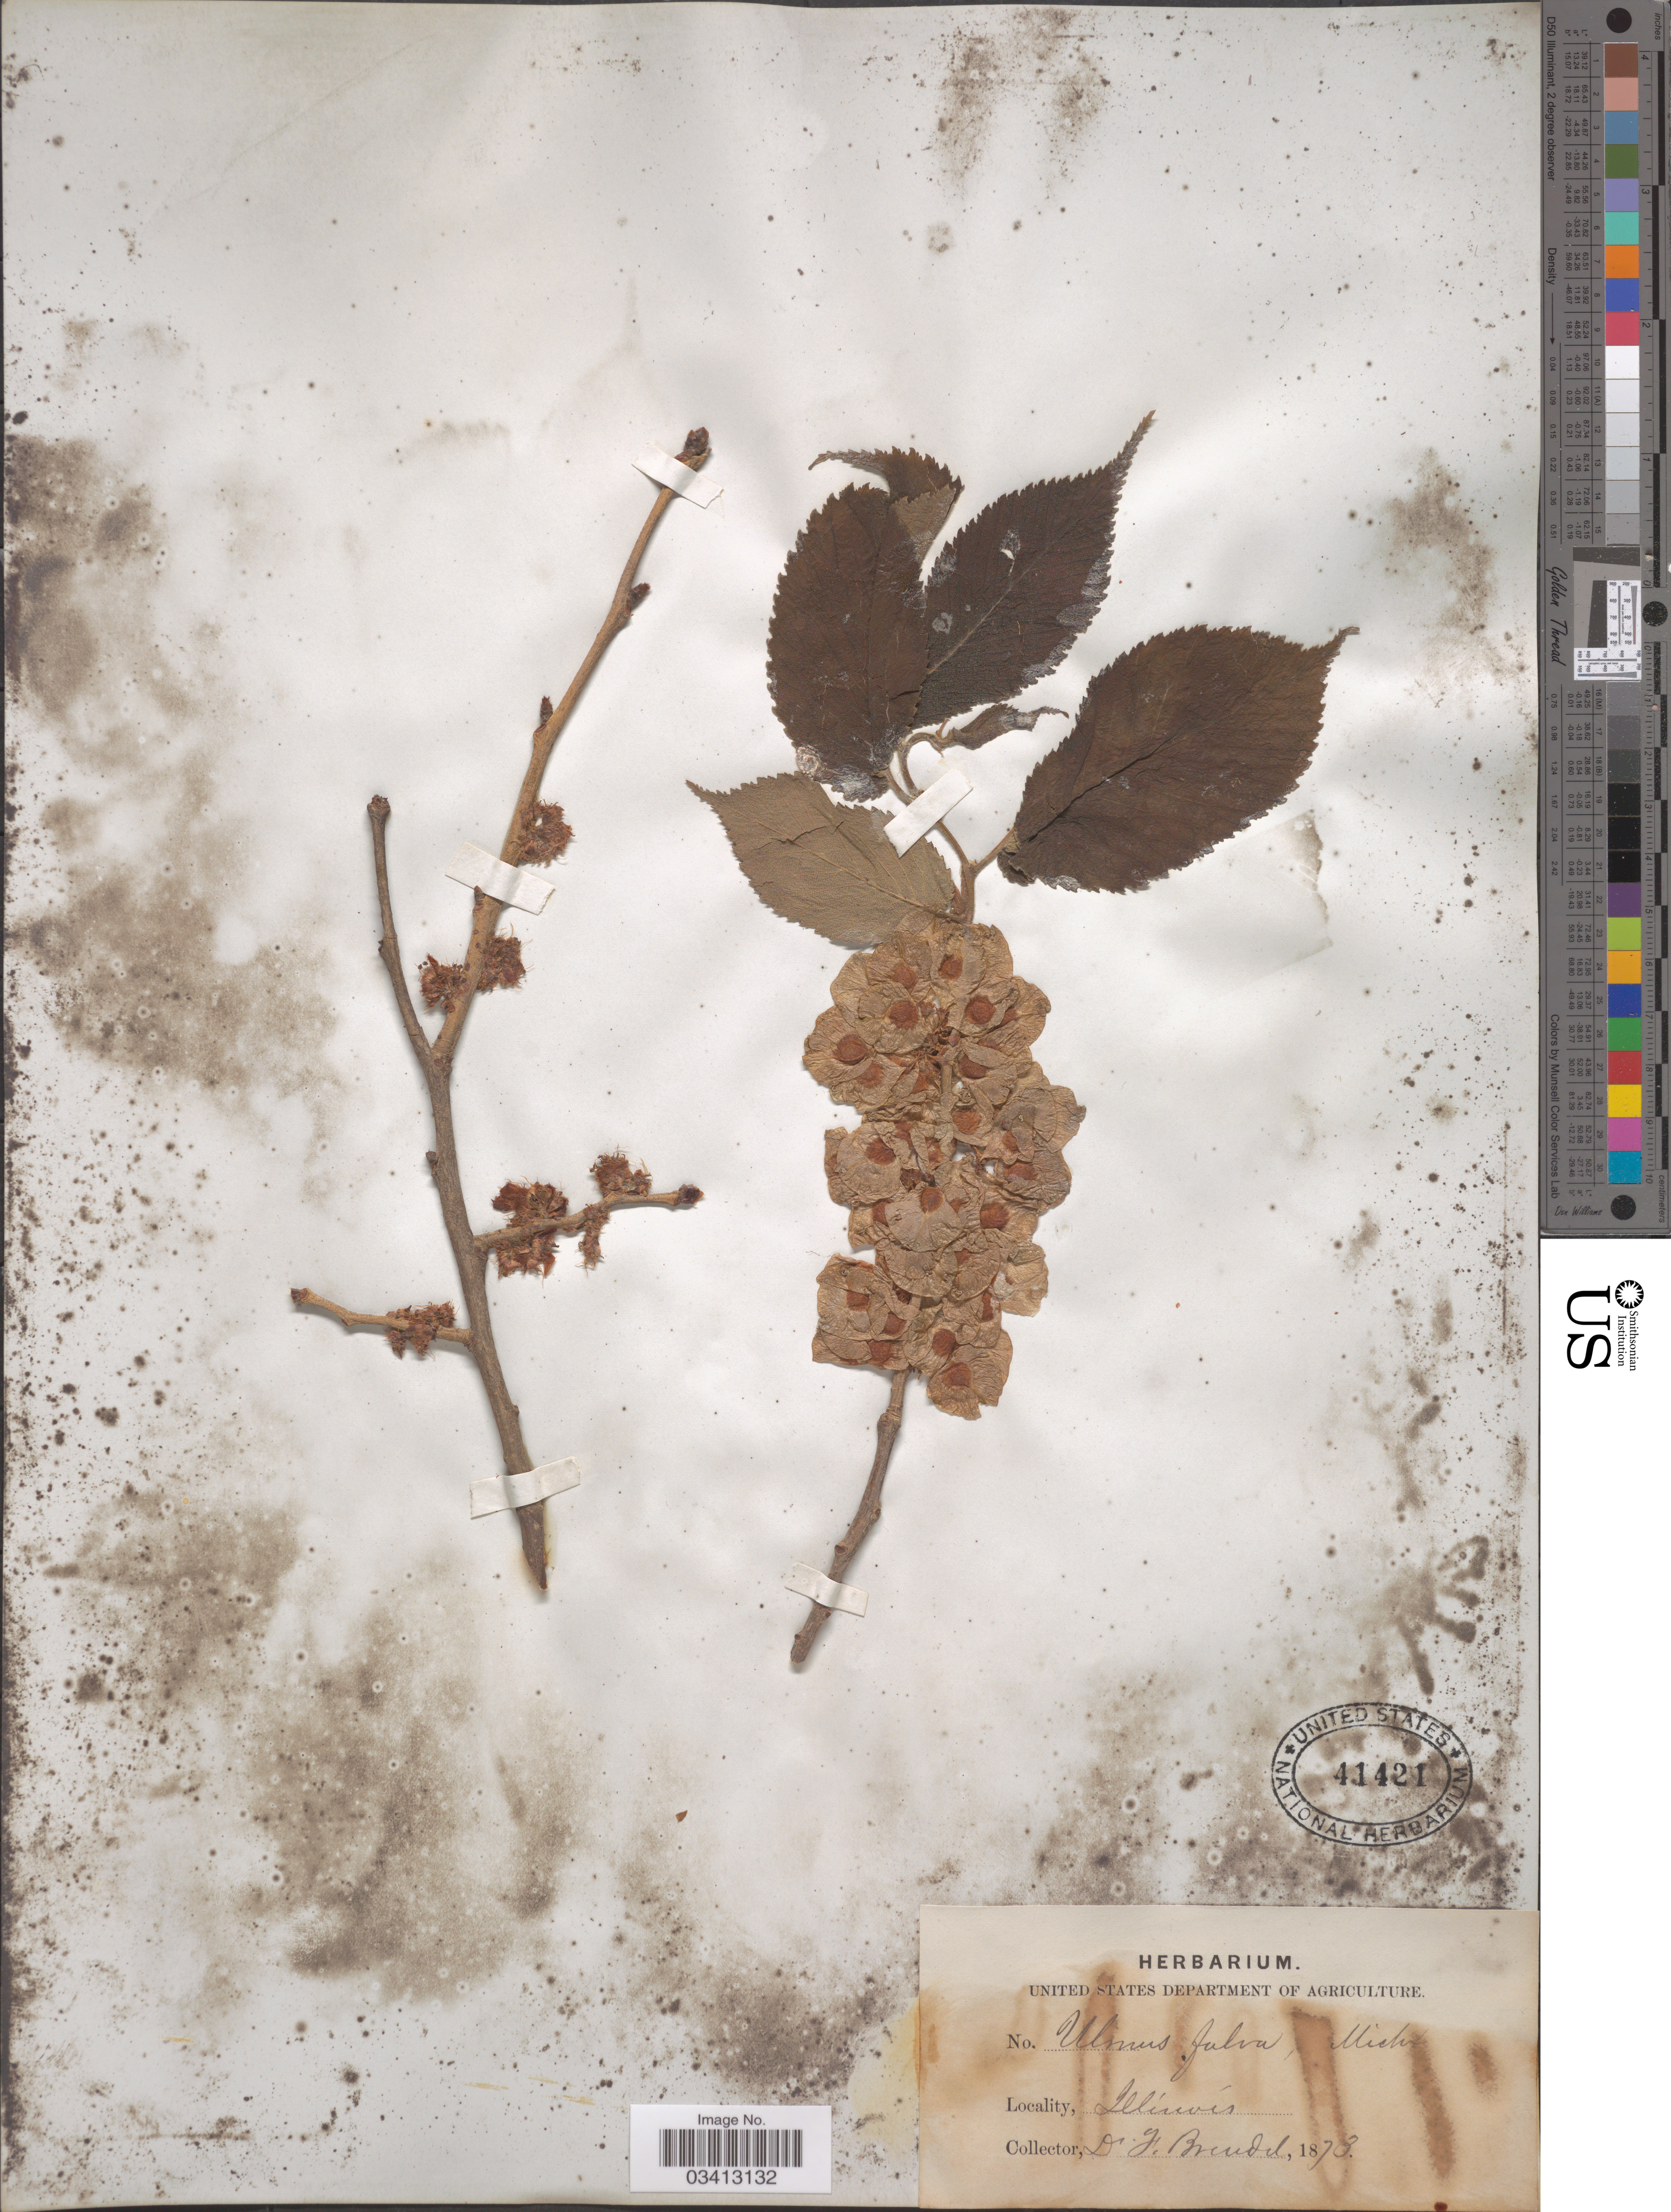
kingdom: Plantae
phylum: Tracheophyta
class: Magnoliopsida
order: Rosales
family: Ulmaceae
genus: Ulmus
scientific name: Ulmus rubra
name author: Muhl.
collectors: J. Brendel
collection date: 1873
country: United States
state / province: Illinois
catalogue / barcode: US 41421